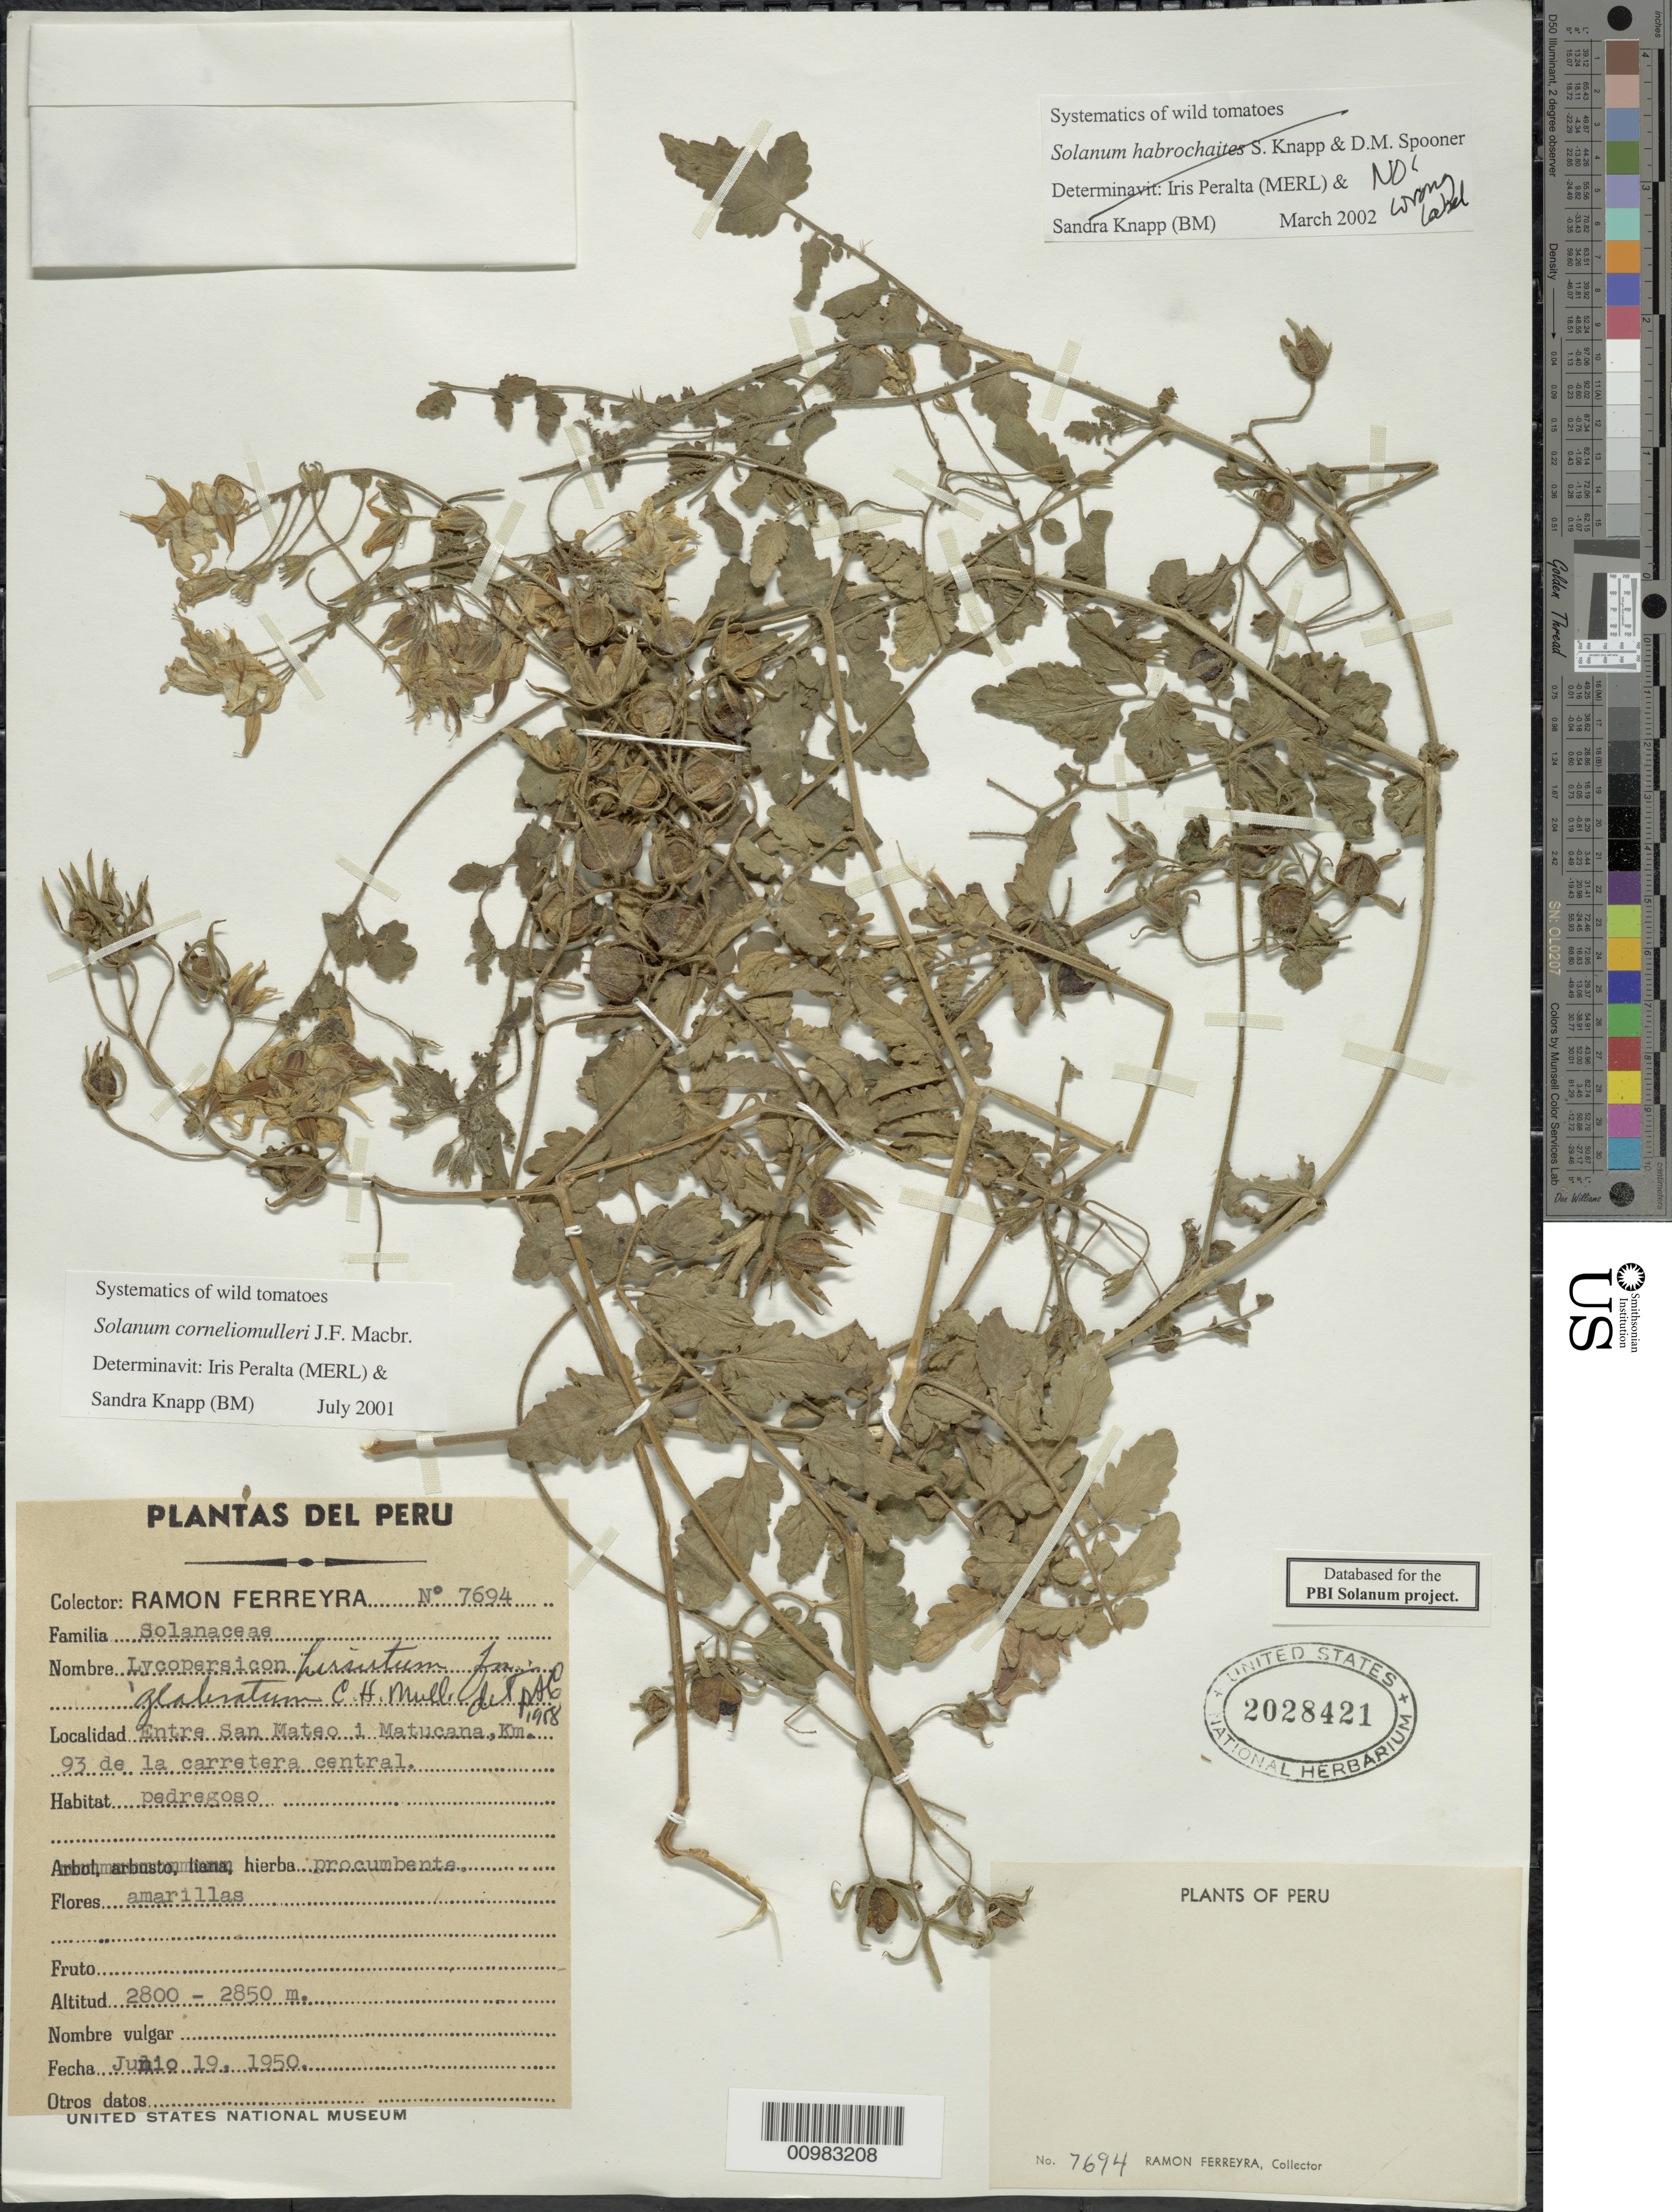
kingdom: Plantae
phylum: Tracheophyta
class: Magnoliopsida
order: Solanales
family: Solanaceae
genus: Solanum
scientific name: Solanum corneliomulleri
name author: J.F. Macbr.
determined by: Peralta, Iris E.; Knapp, S. D.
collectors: R. A. Ferreyra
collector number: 7694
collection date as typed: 19 Jun 1950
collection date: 1950-06-19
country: Peru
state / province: Lima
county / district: Huarochirí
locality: entre San Mateo y Matucana, km 93 carretera central, valle del Rimac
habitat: pedregoso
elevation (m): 2800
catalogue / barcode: US 2028421